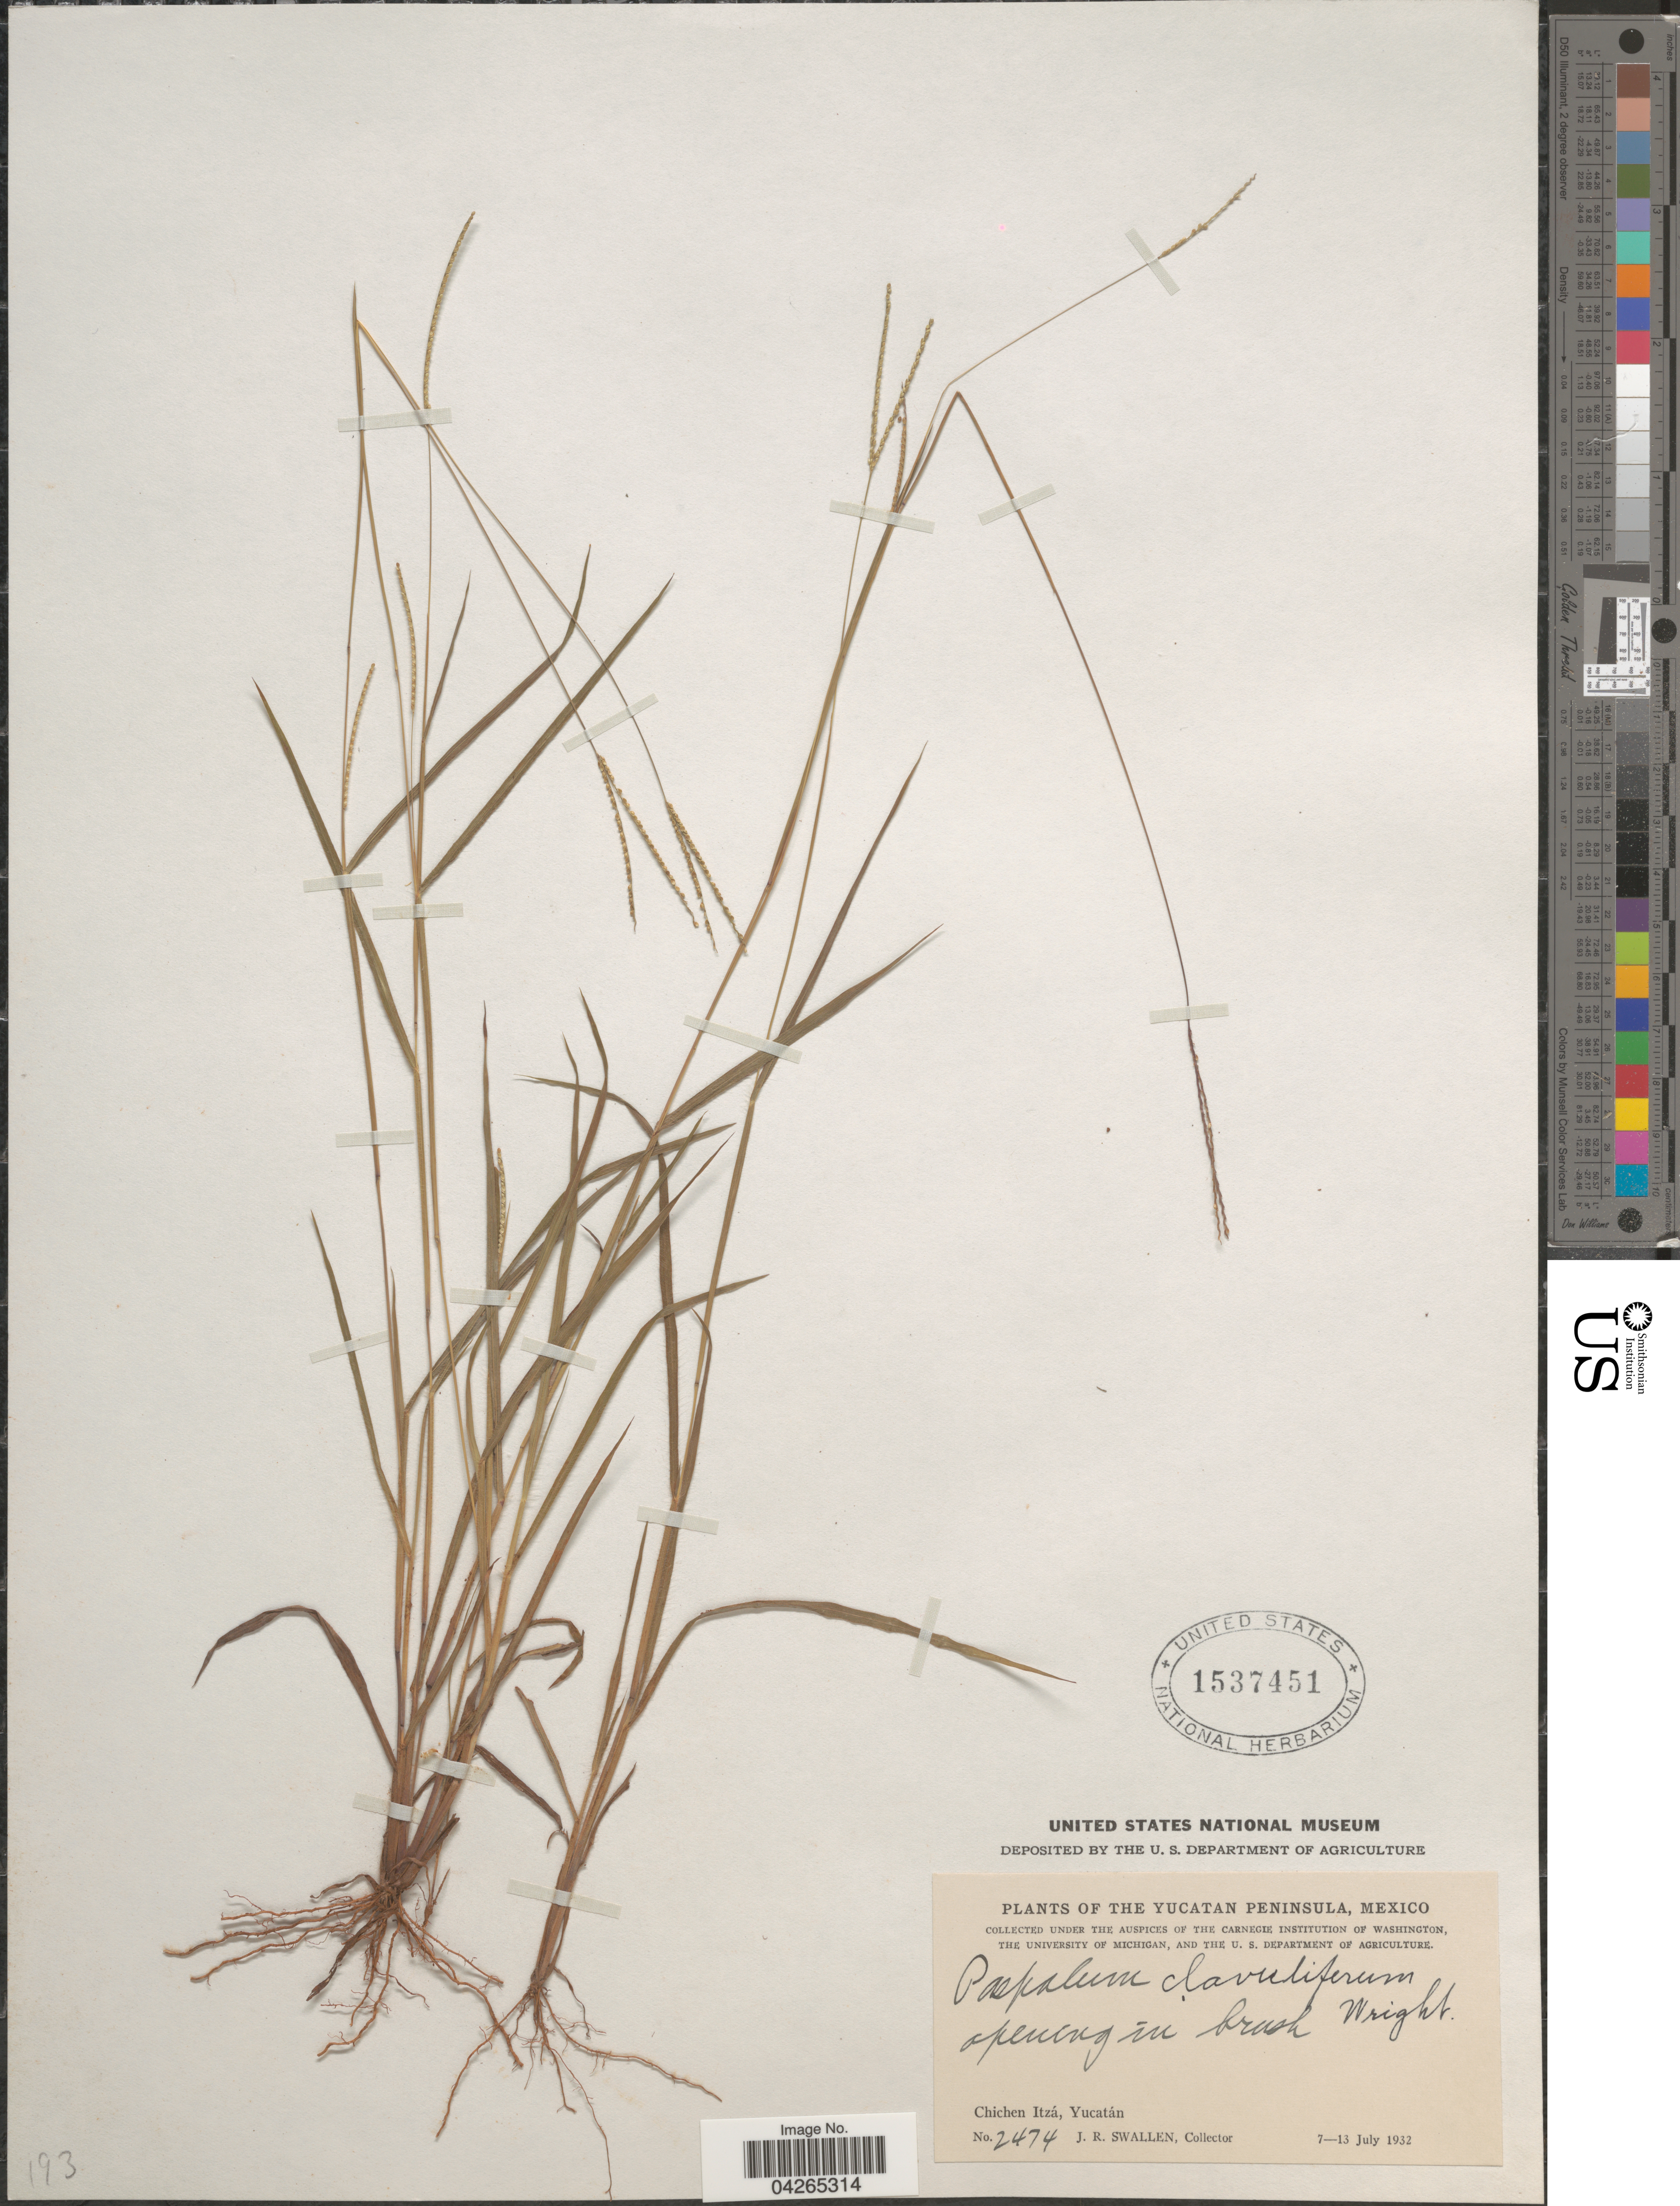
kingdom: Plantae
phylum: Tracheophyta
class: Liliopsida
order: Poales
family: Poaceae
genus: Paspalum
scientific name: Paspalum claviliferum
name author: C. Wright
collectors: J. R. Swallen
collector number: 2474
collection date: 1932-07-07/1932-07-13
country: Mexico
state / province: Yucatán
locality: The Yucatan Peninsula. Chichen Itzá.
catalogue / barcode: US 1537451